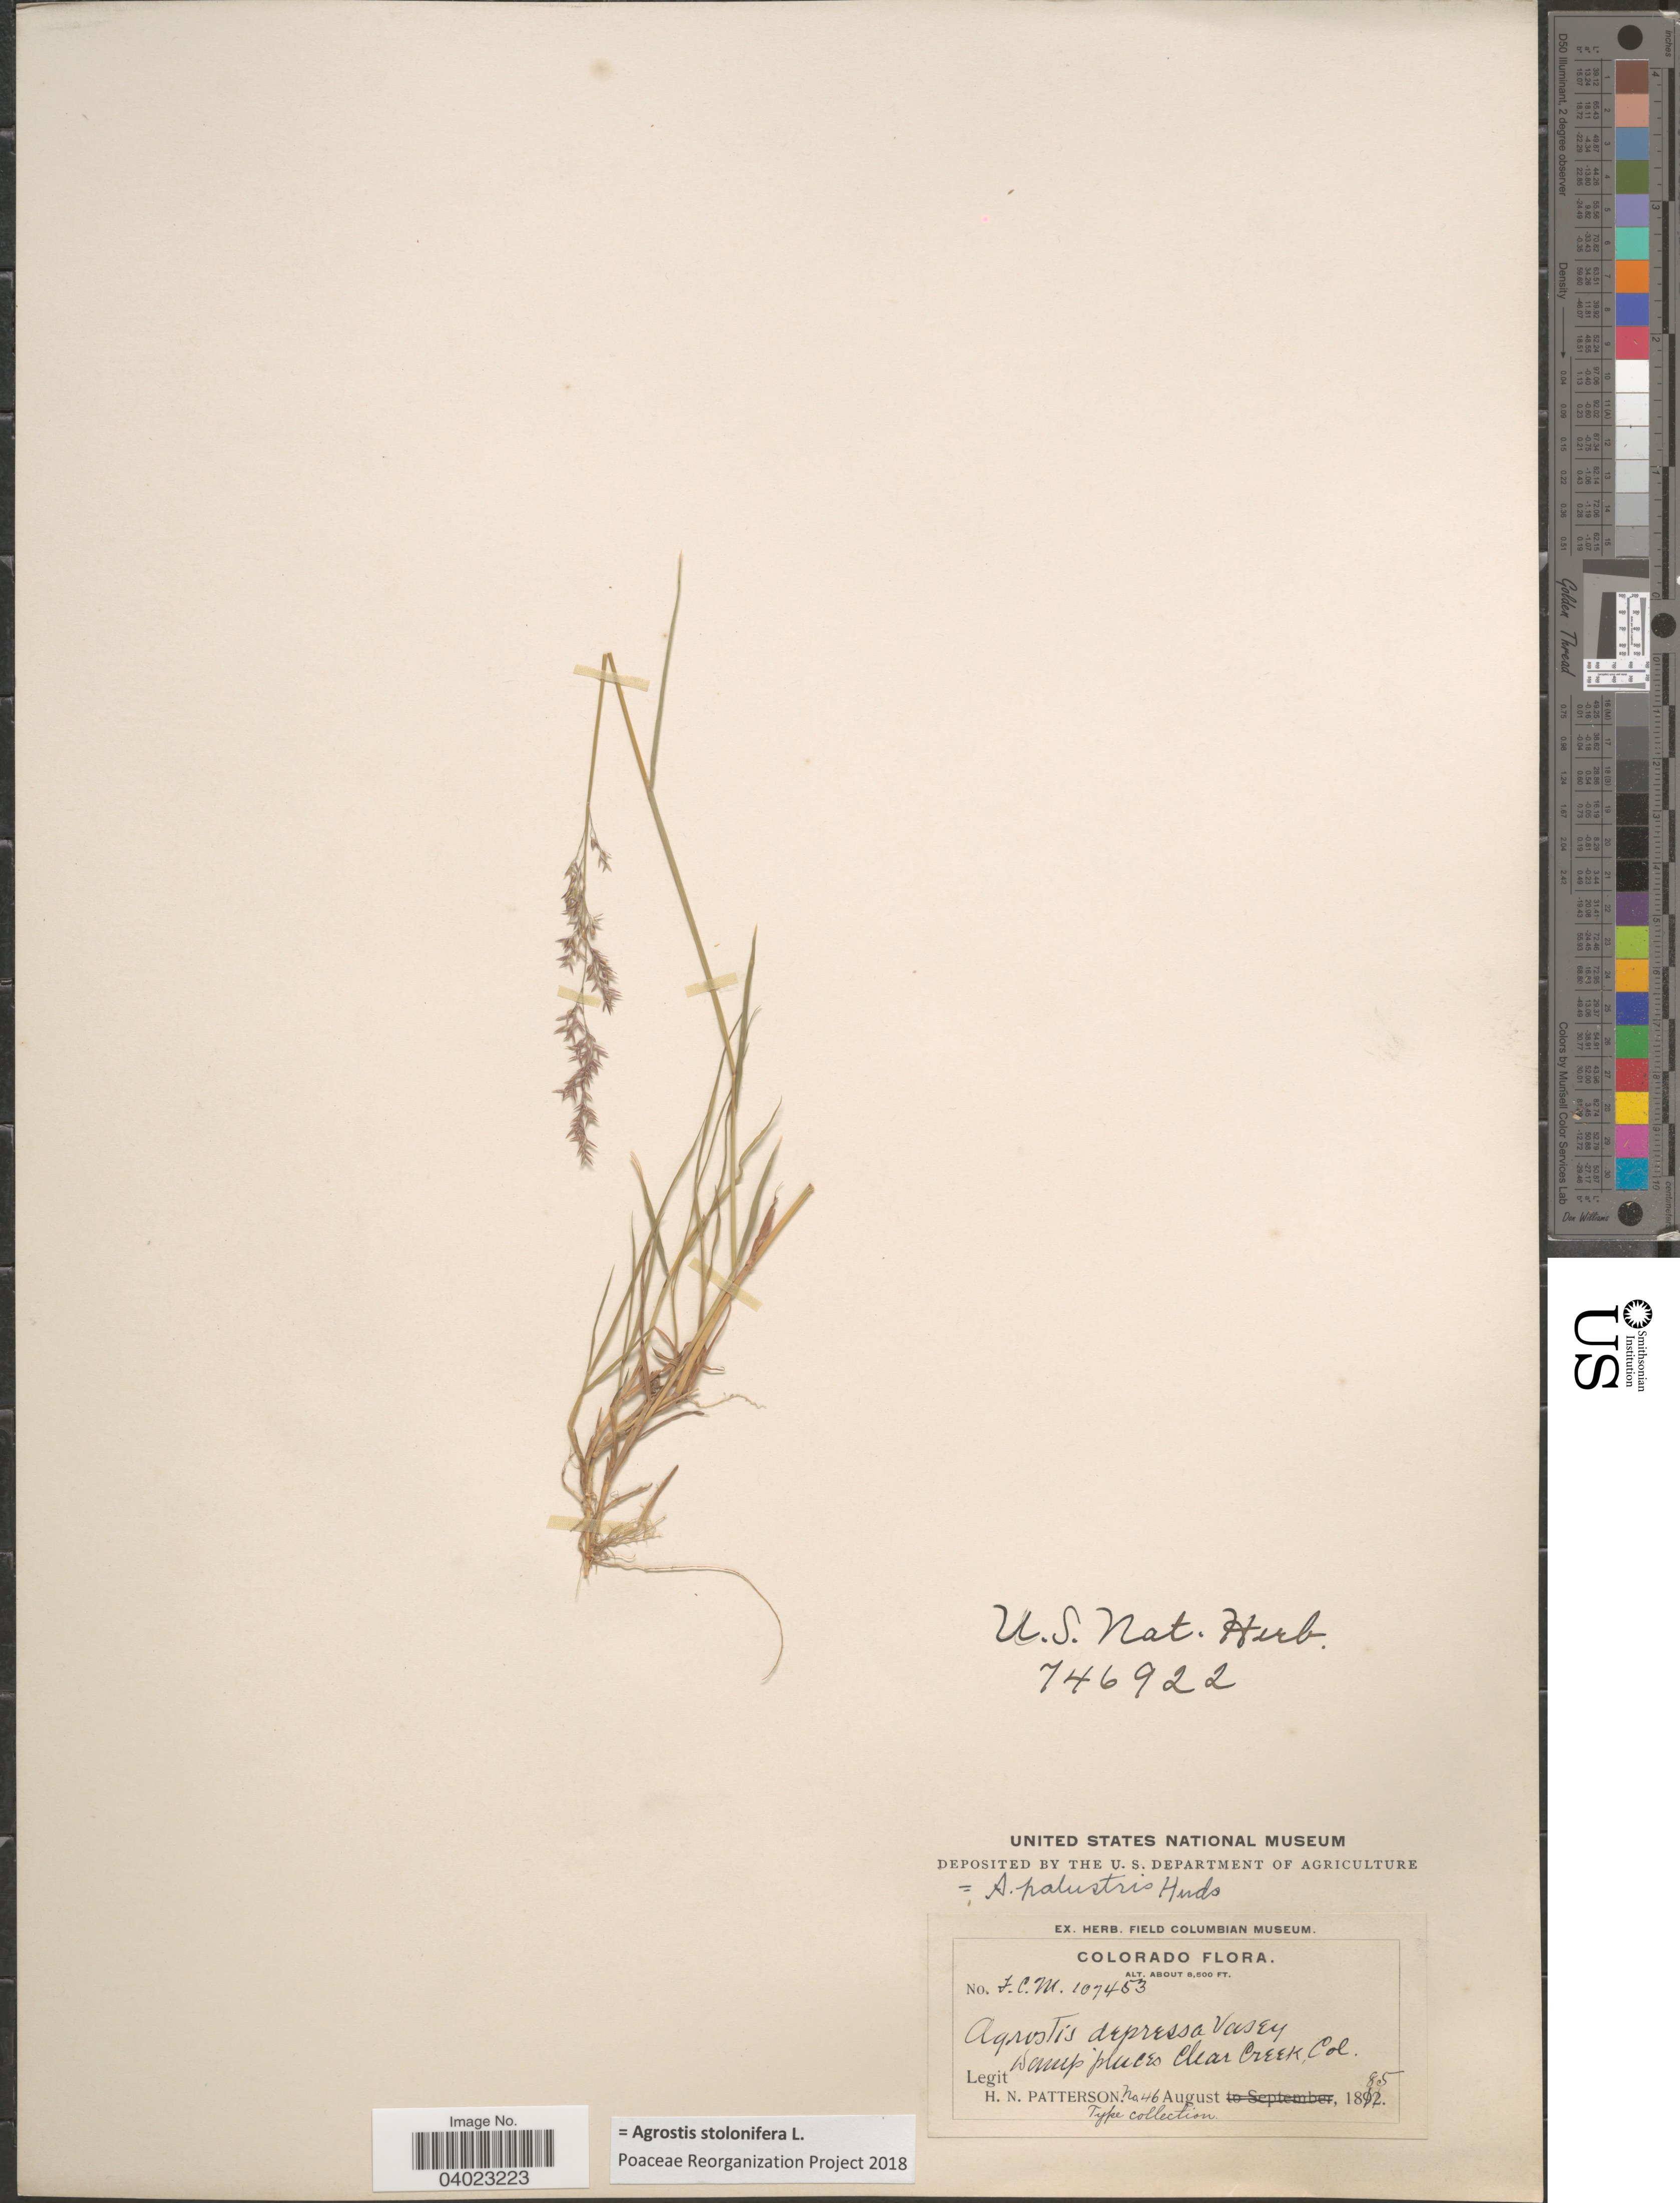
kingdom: Plantae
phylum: Tracheophyta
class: Liliopsida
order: Poales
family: Poaceae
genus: Agrostis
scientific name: Agrostis stolonifera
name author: L.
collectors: H. N. Patterson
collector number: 46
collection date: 1885-08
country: United States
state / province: Colorado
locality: Clear Creek.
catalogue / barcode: US 746922